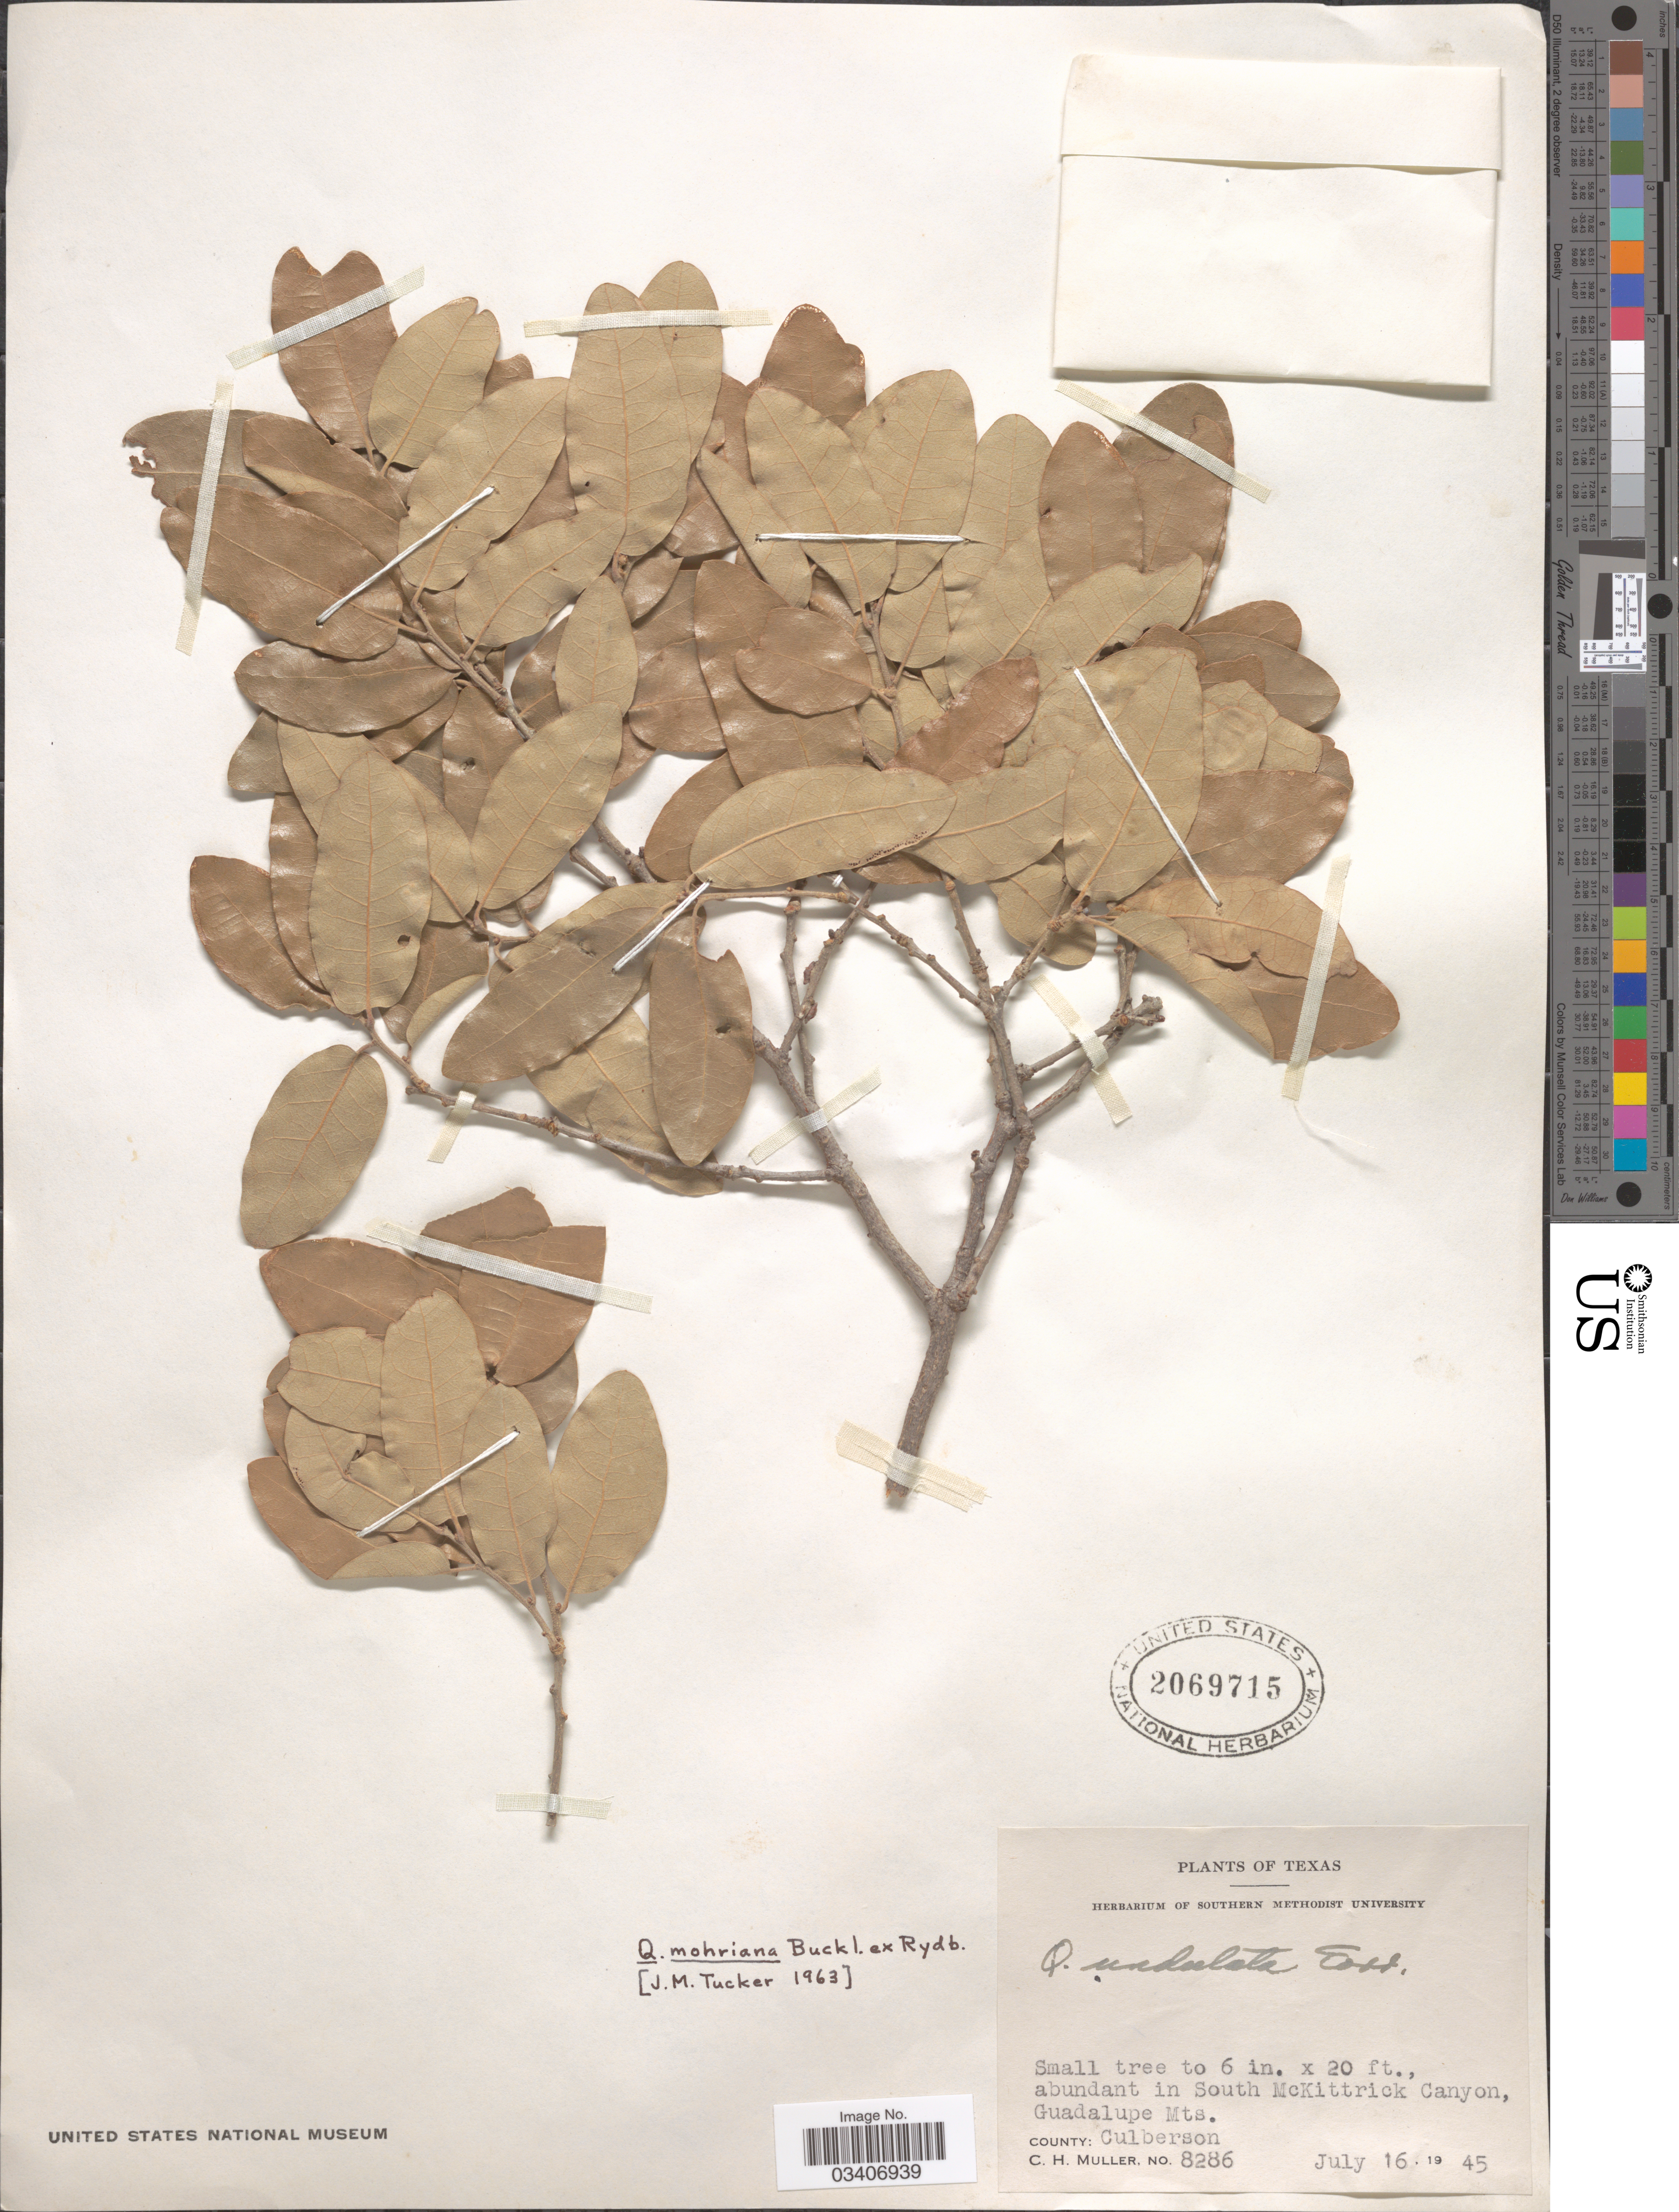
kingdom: Plantae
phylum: Tracheophyta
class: Magnoliopsida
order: Fagales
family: Fagaceae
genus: Quercus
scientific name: Quercus mohriana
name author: Buckley ex Rydb.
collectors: C. H. Mueller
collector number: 8286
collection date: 1945-07-16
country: United States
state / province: Texas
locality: Abundant in South McKittrick Canyon, Guadalupe Mts. County: Culberson.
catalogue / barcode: US 2069715